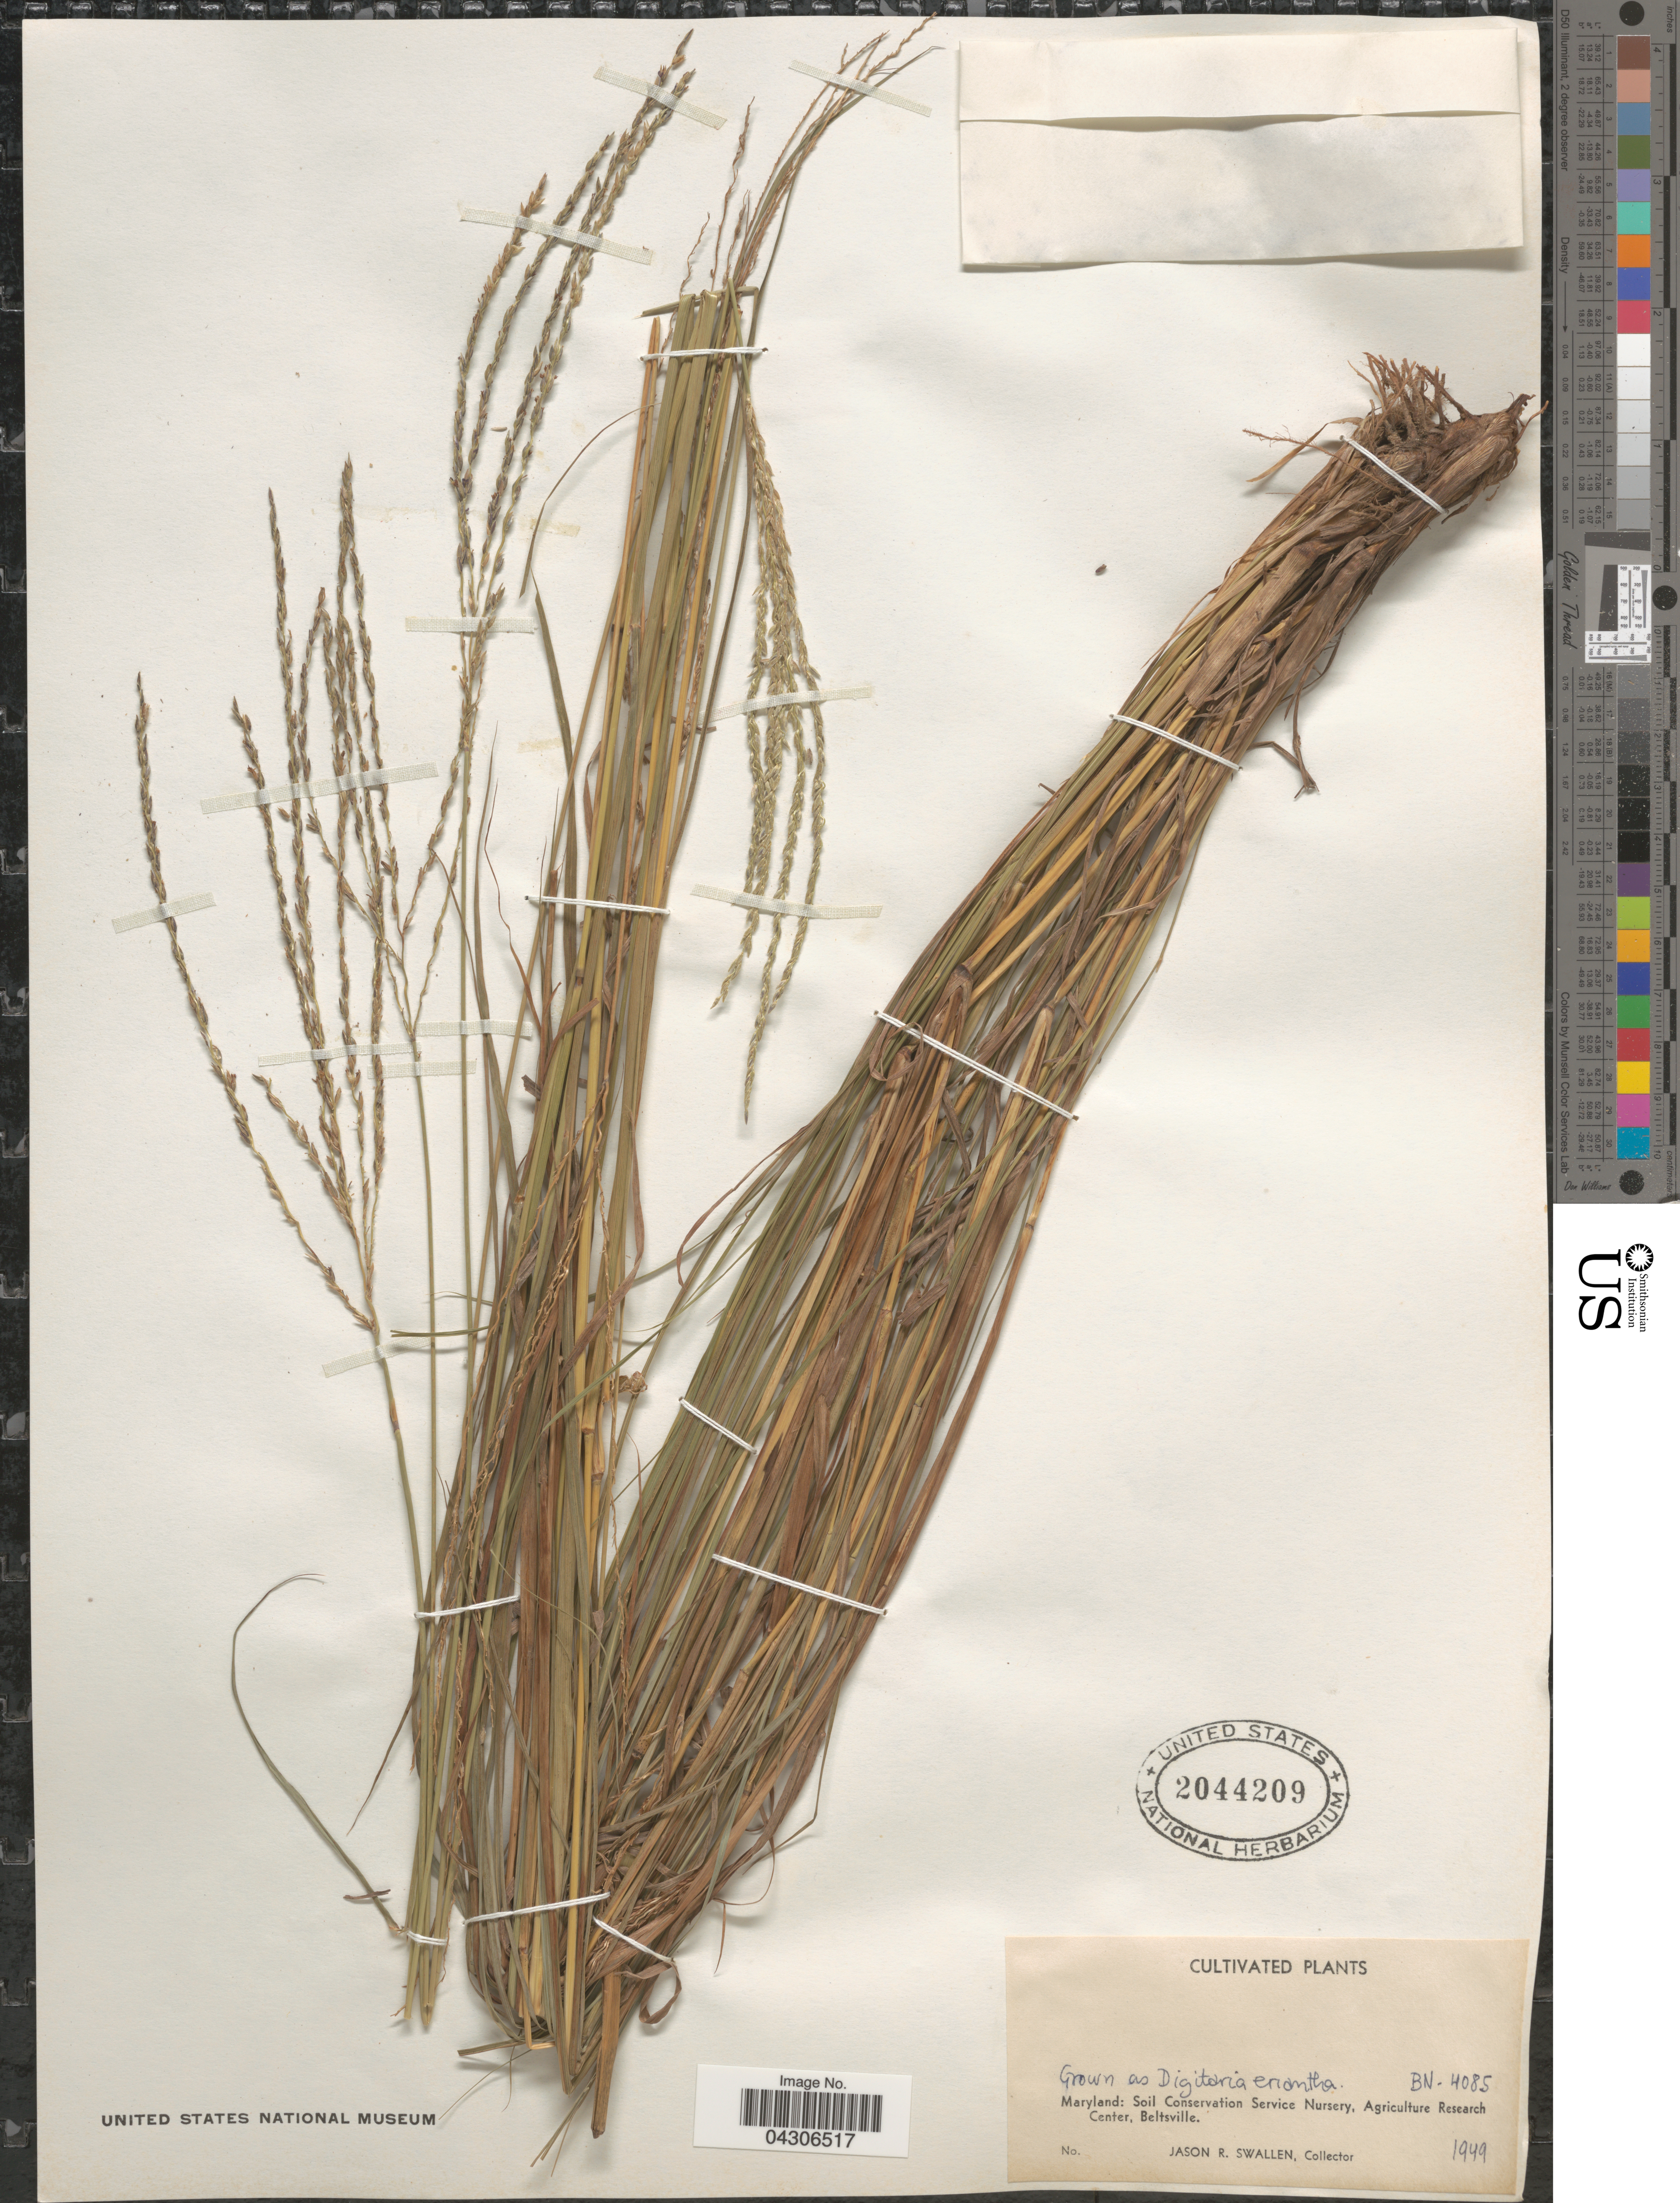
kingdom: Plantae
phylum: Tracheophyta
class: Liliopsida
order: Poales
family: Poaceae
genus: Digitaria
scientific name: Digitaria sp.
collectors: J. R. Swallen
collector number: BN-4085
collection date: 1949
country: United States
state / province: Maryland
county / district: Prince George's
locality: Soil Conservation Service Nursery, Agriculture Research Center, Beltsville.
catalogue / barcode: US 2044209